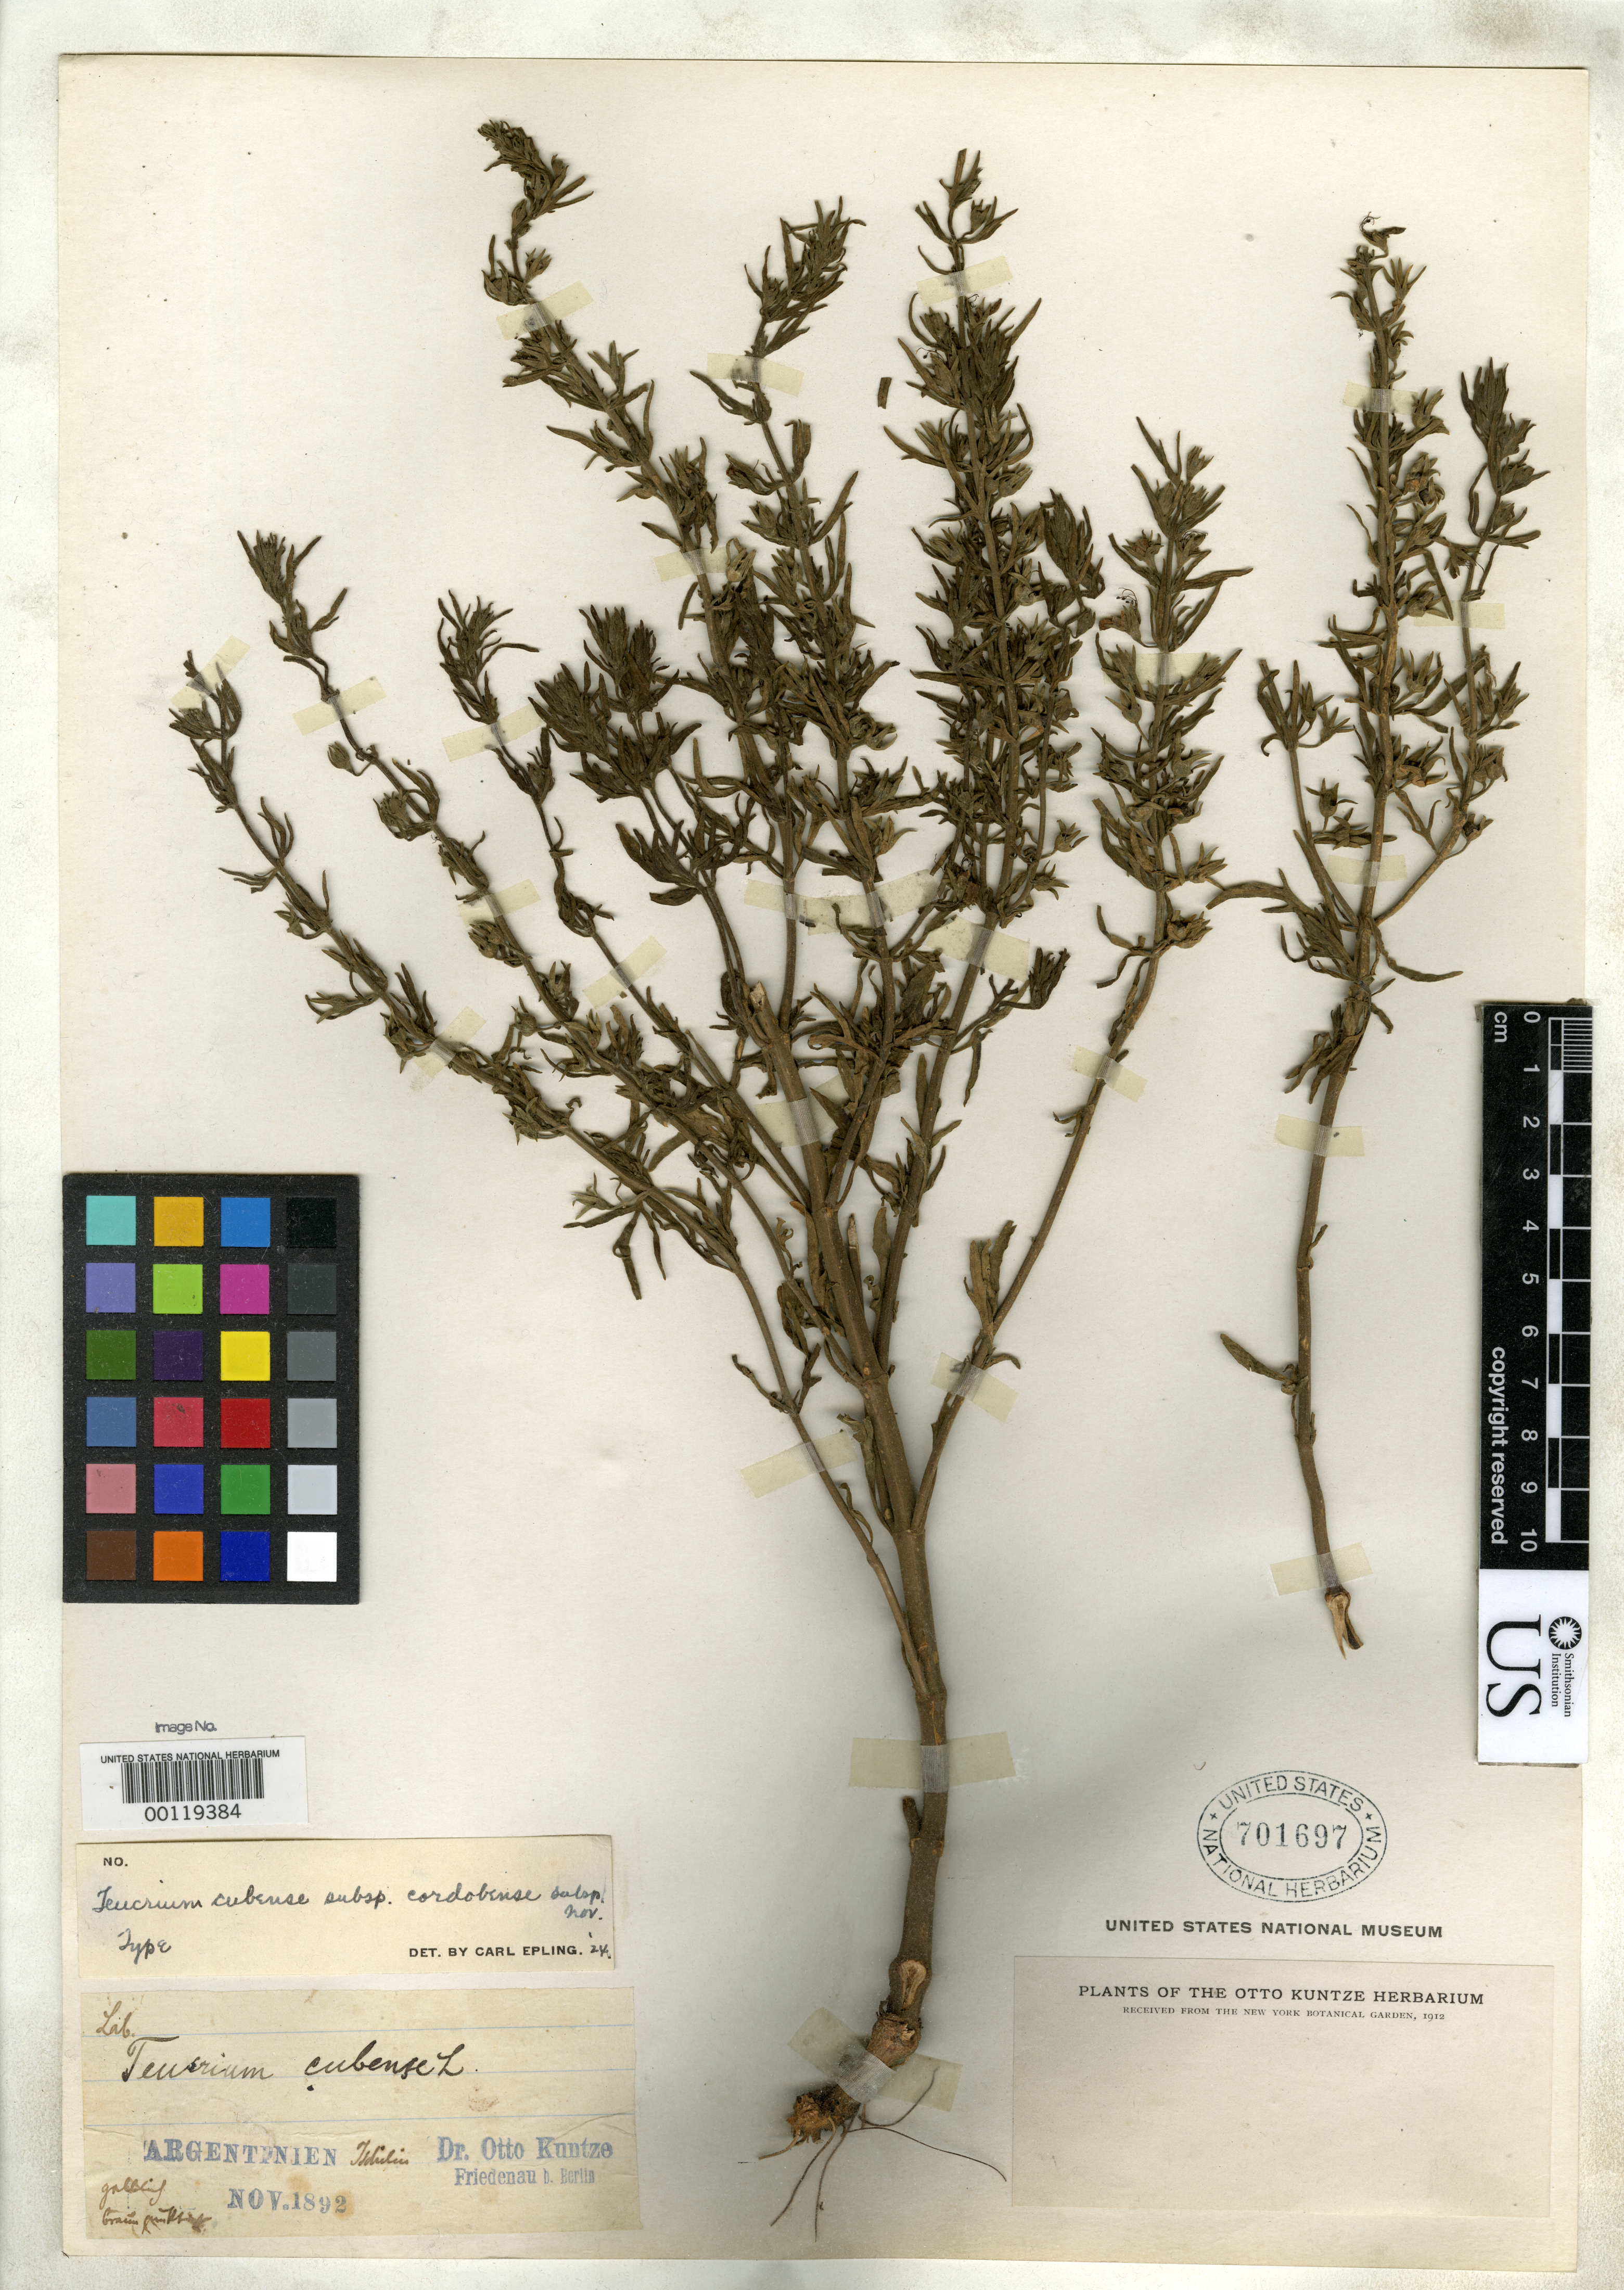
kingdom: Plantae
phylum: Tracheophyta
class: Magnoliopsida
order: Lamiales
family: Lamiaceae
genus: Teucrium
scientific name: Teucrium cubense subsp. cordobense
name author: Epling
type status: Holotype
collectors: C.E.O. Kuntze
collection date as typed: Nov 1892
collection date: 1892-11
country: Argentina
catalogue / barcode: US 701697